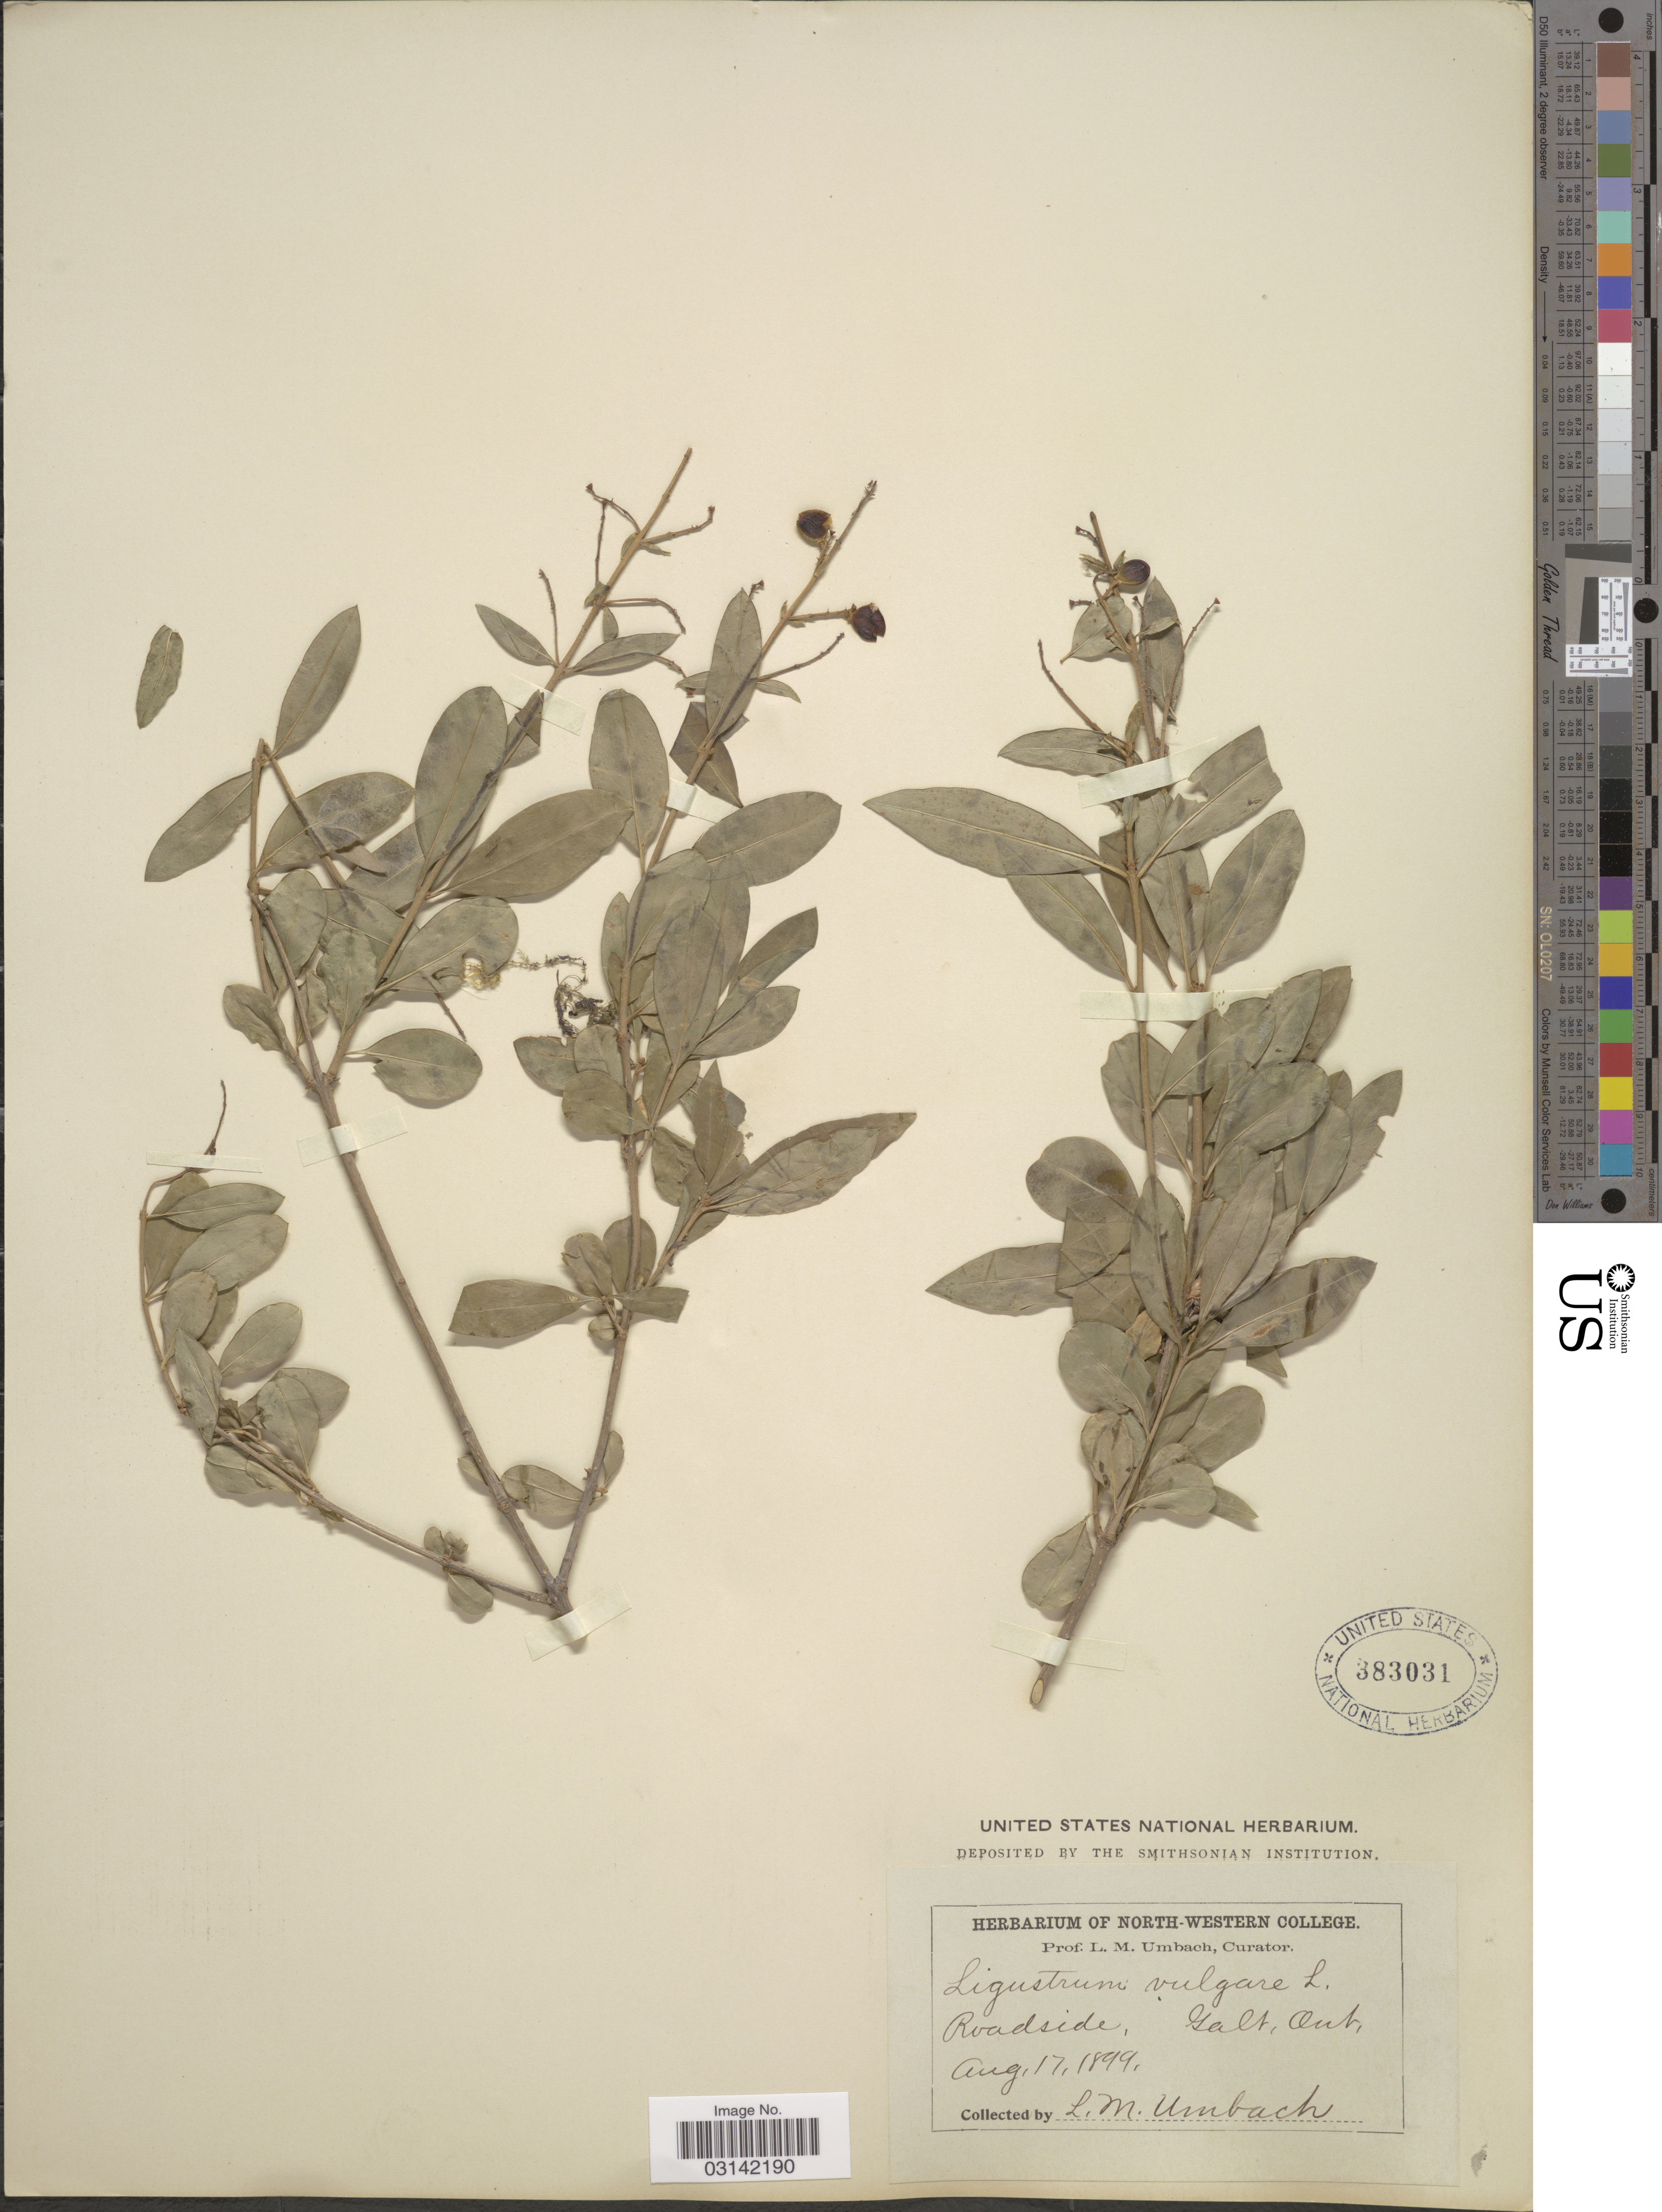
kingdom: Plantae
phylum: Tracheophyta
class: Magnoliopsida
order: Lamiales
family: Oleaceae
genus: Ligustrum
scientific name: Ligustrum vulgare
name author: L.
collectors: L. M. Umbach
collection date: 1899-08-17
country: Canada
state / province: Ontario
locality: Roadside, Galt, Ont.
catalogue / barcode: US 383031